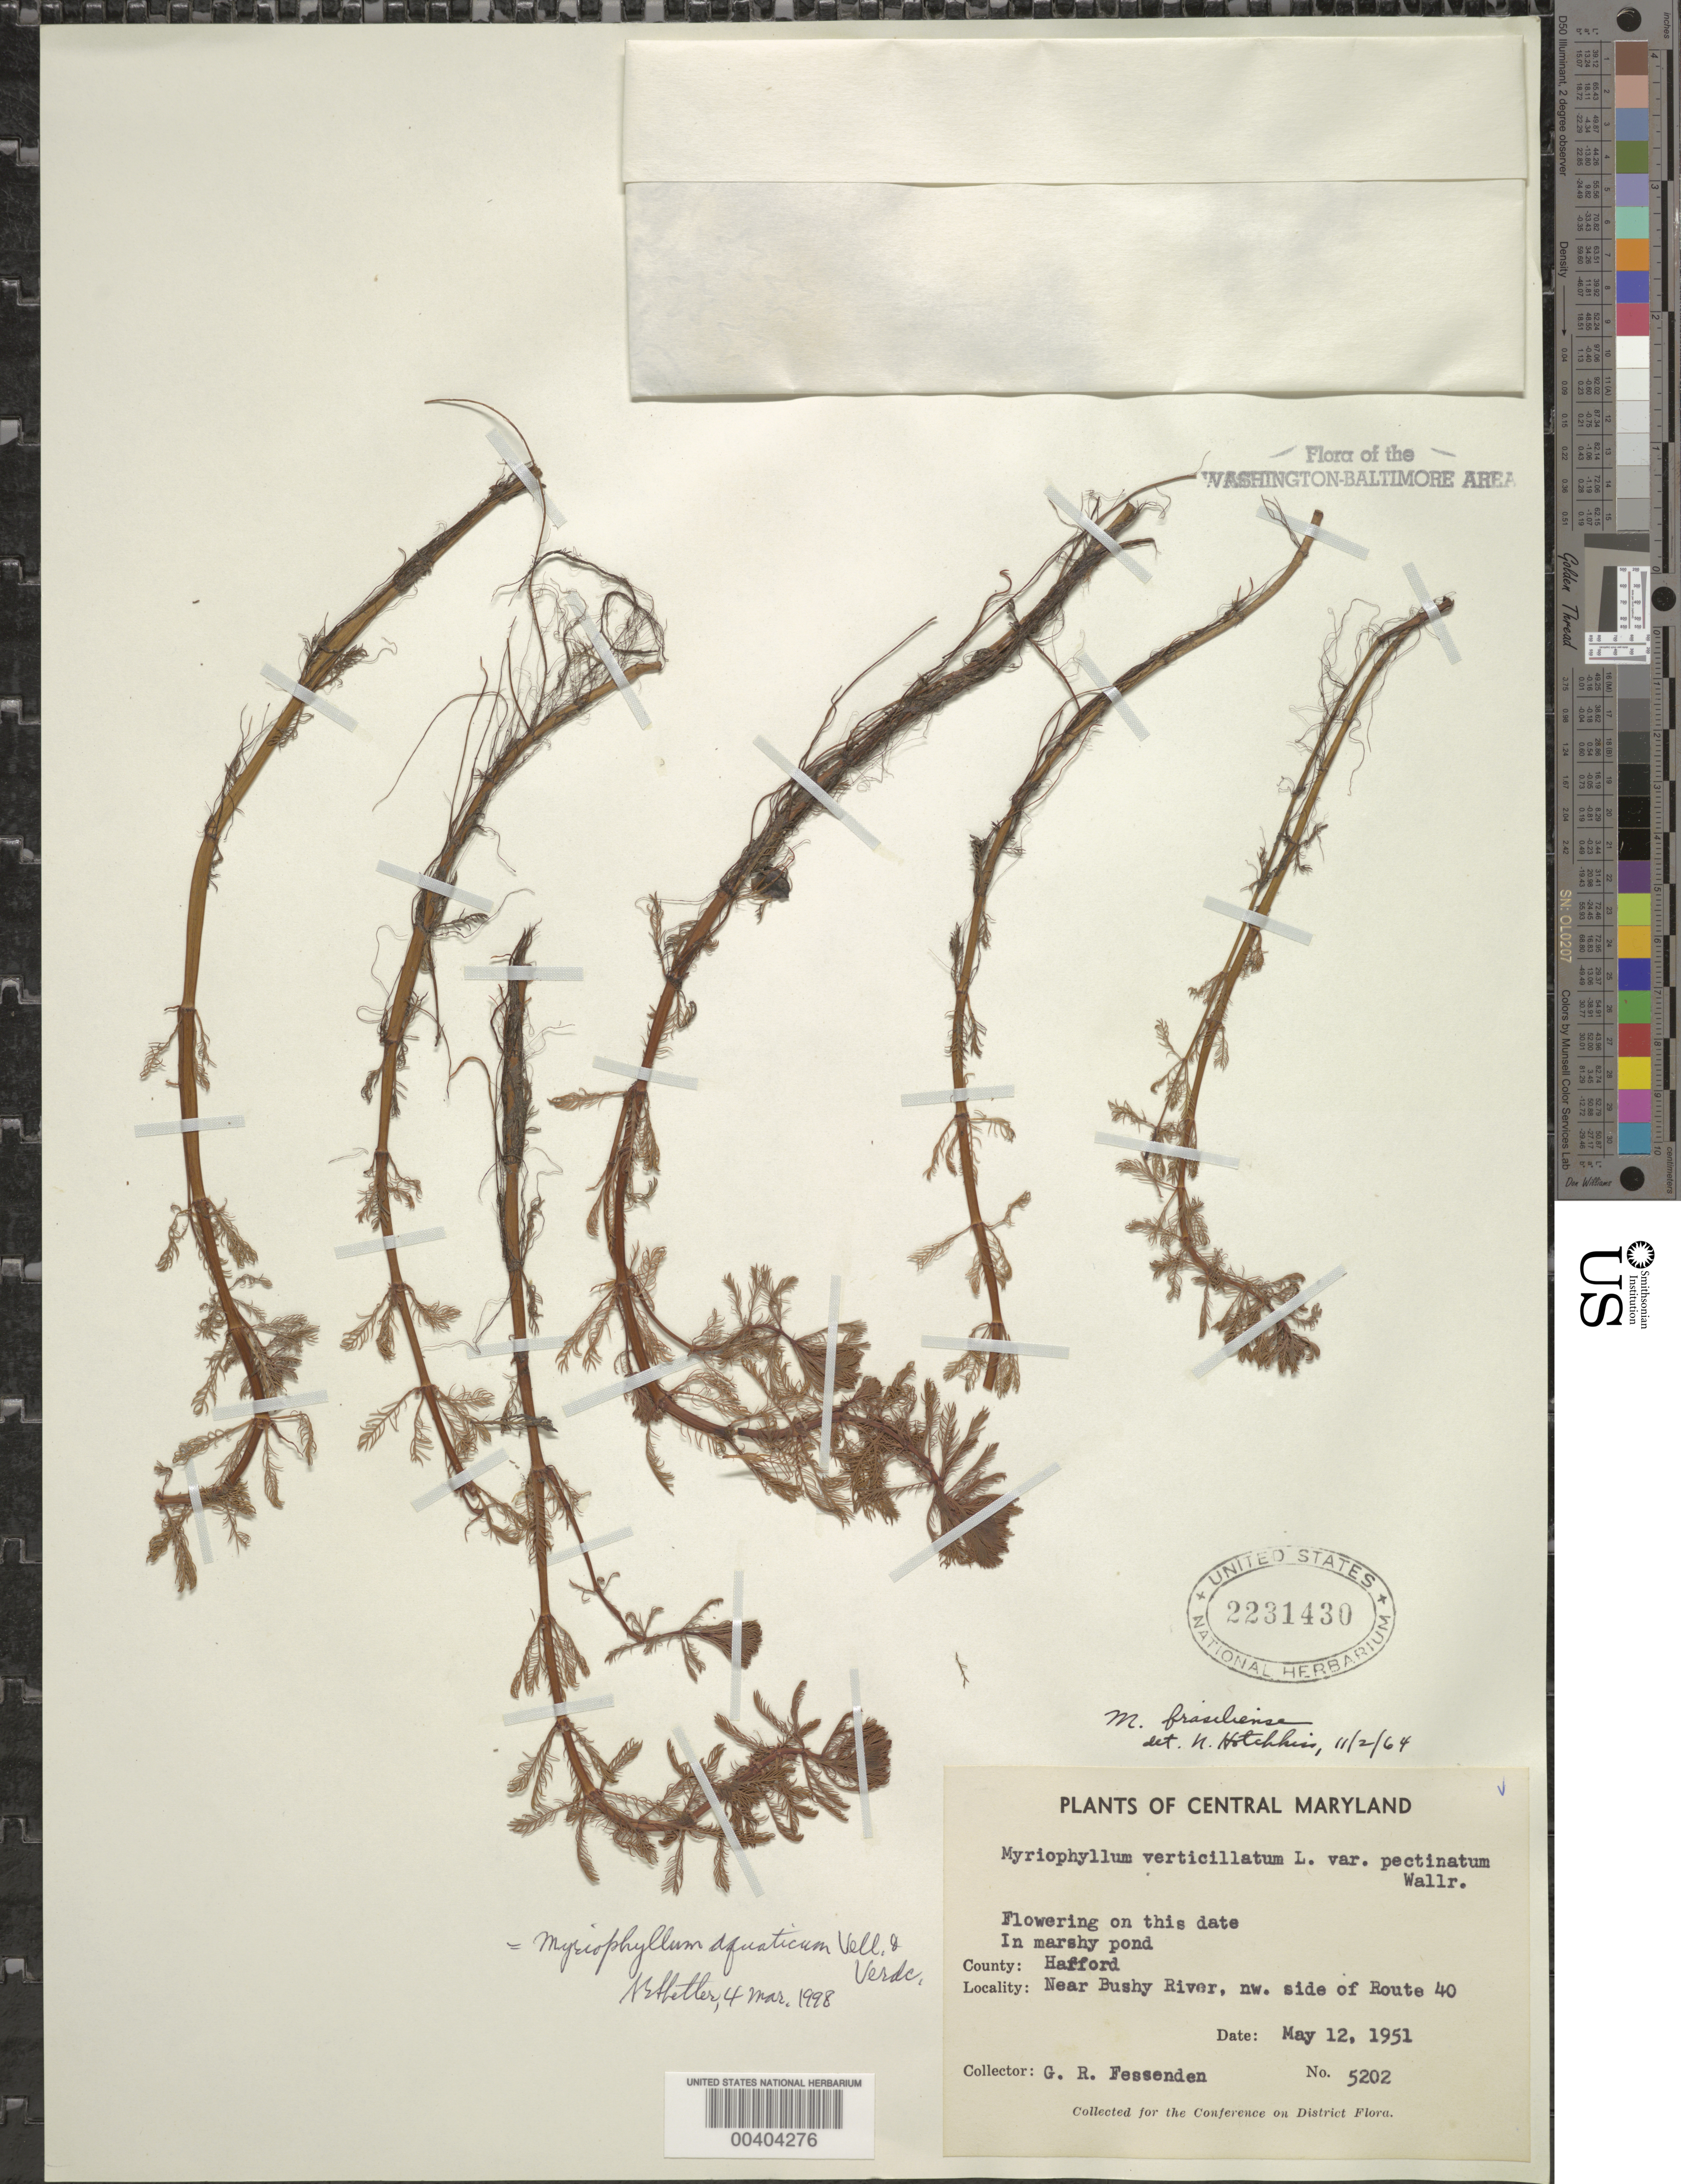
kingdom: Plantae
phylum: Tracheophyta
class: Magnoliopsida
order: Saxifragales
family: Haloragaceae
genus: Myriophyllum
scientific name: Myriophyllum aquaticum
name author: (Vell.) Verdc.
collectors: G. Fessenden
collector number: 5202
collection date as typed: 12 May 1951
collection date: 1951-05-12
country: United States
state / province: Maryland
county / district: Harford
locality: Near Bush River, NW side of Rt. 40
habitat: In marshy pond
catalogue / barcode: US 2231430